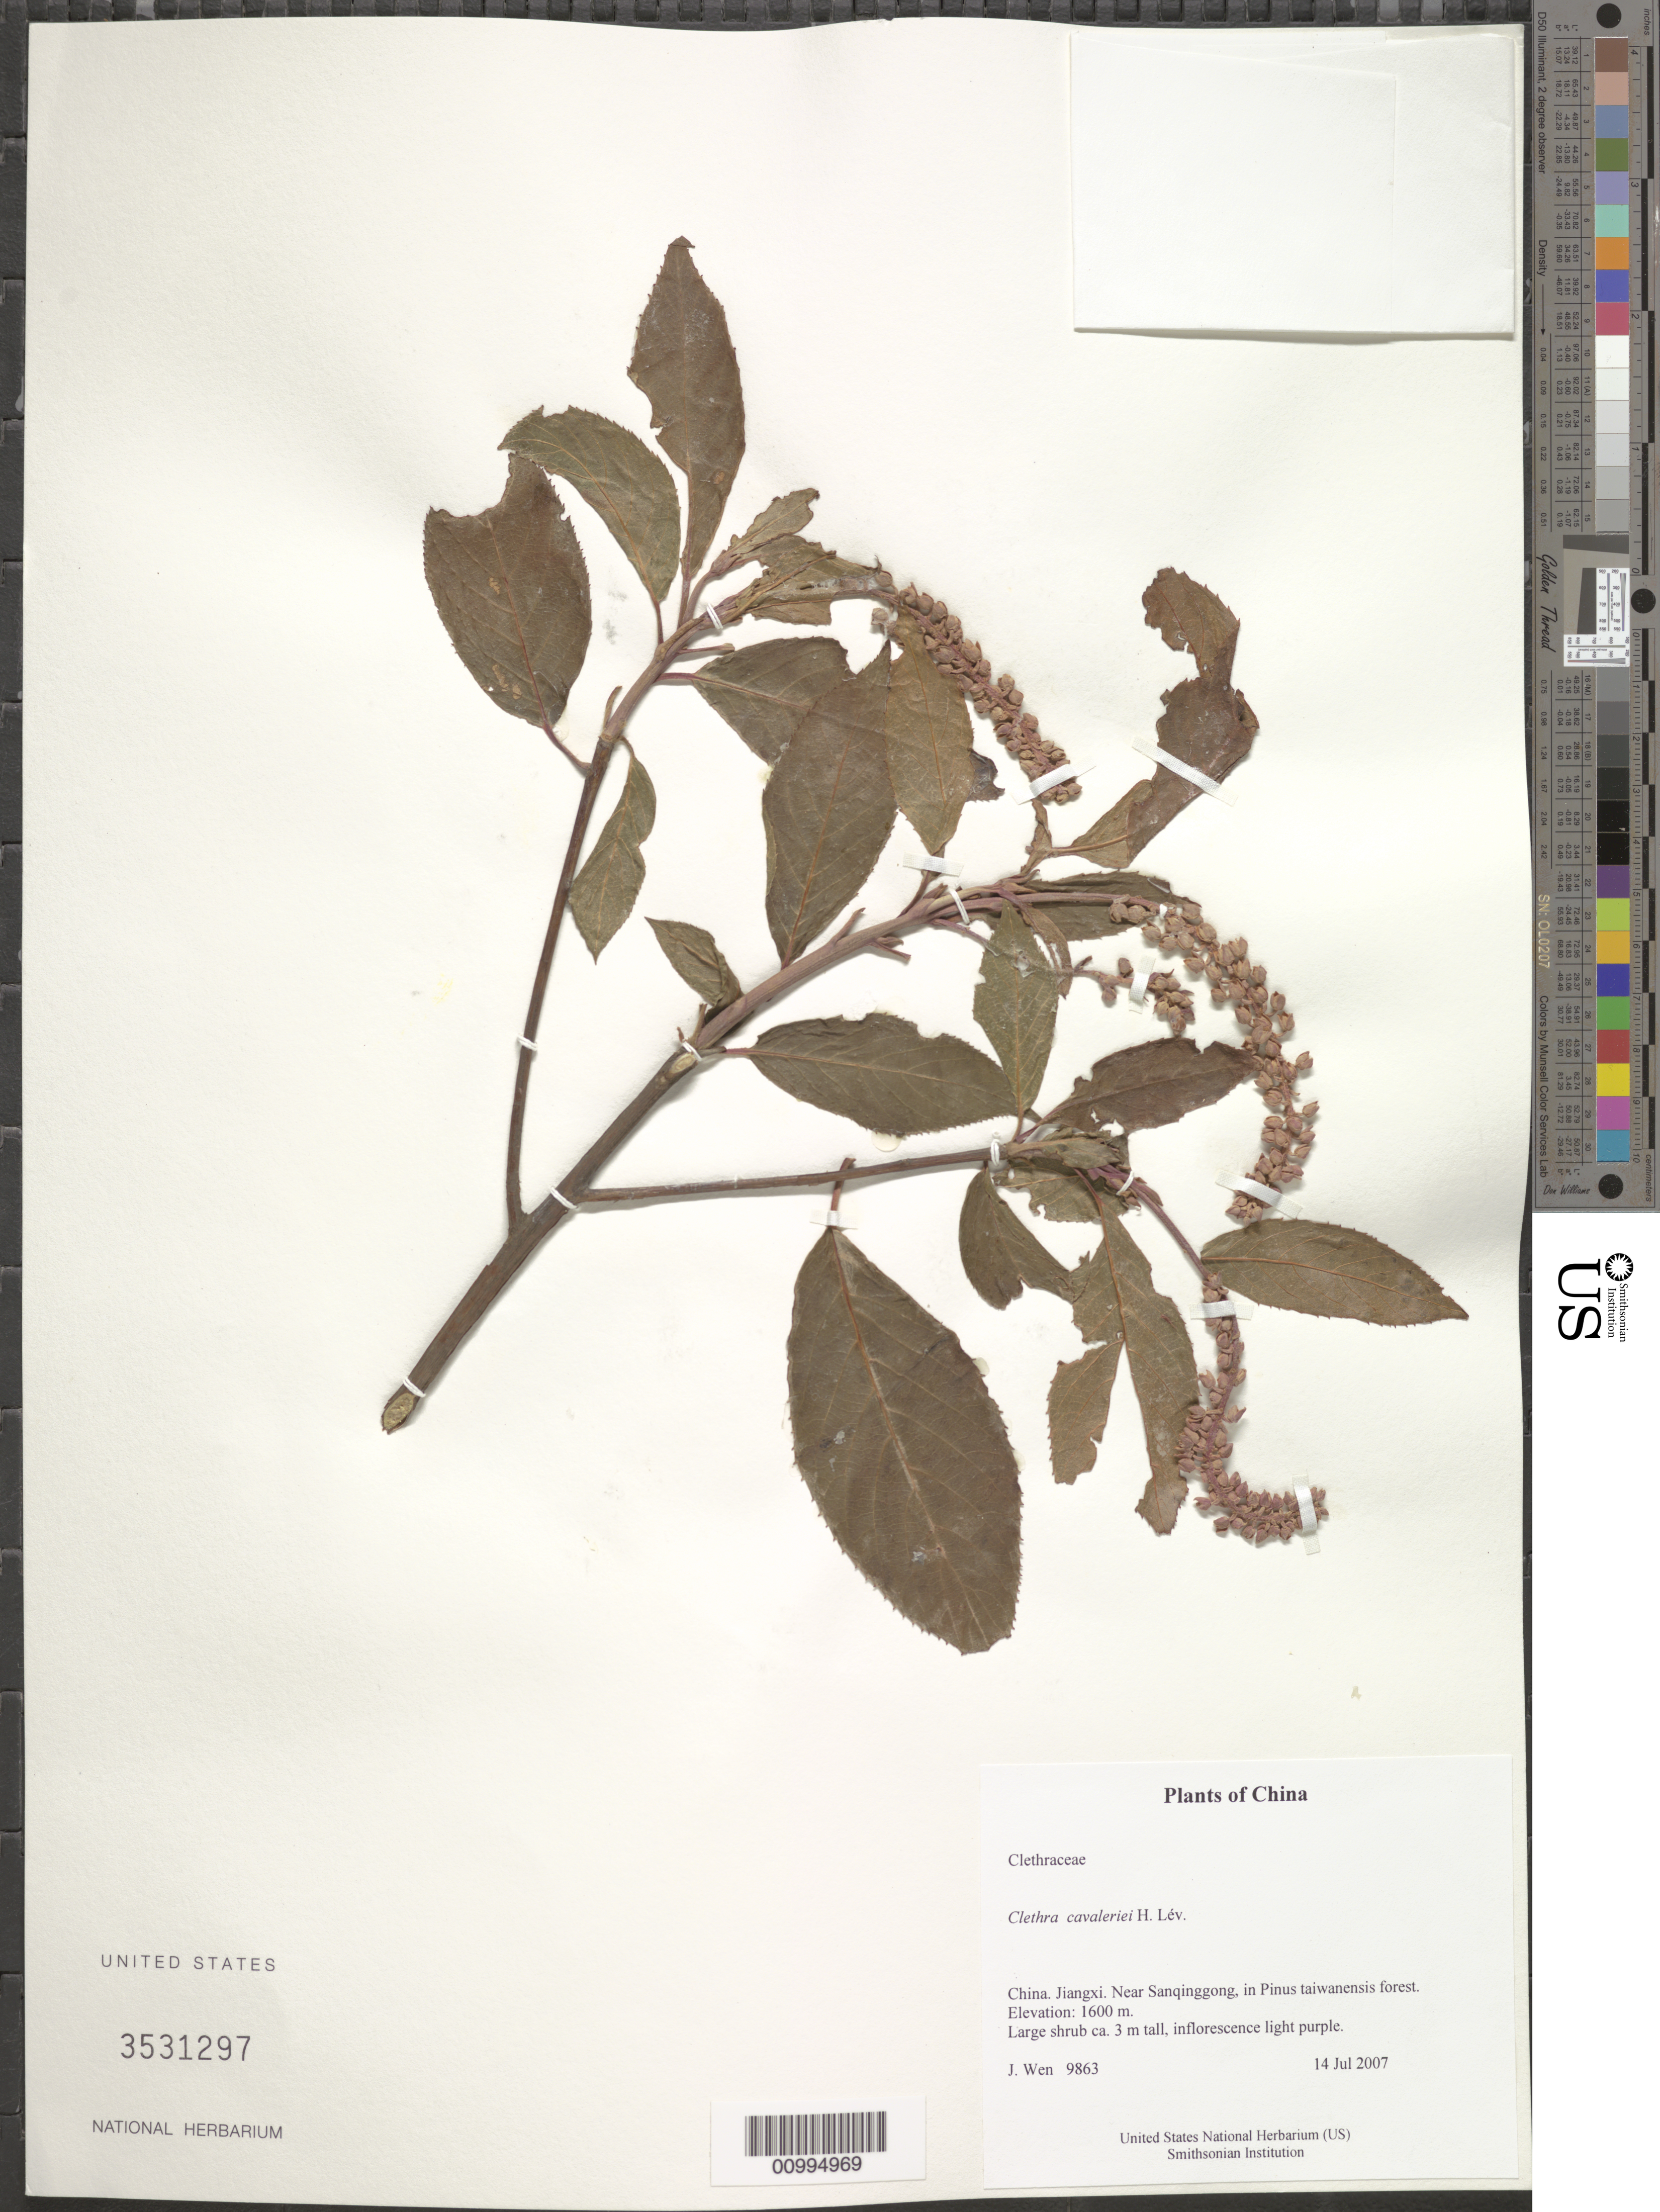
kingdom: Plantae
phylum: Tracheophyta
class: Magnoliopsida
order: Ericales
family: Clethraceae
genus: Clethra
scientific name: Clethra cavaleriei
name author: H. Lév.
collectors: J. Wen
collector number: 9863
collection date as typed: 14 Jul 2007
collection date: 2007-07-14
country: China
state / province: Jiangxi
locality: Near Sanqinggong, in Pinus taiwaniensis forest.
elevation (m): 1600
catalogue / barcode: US 3531297